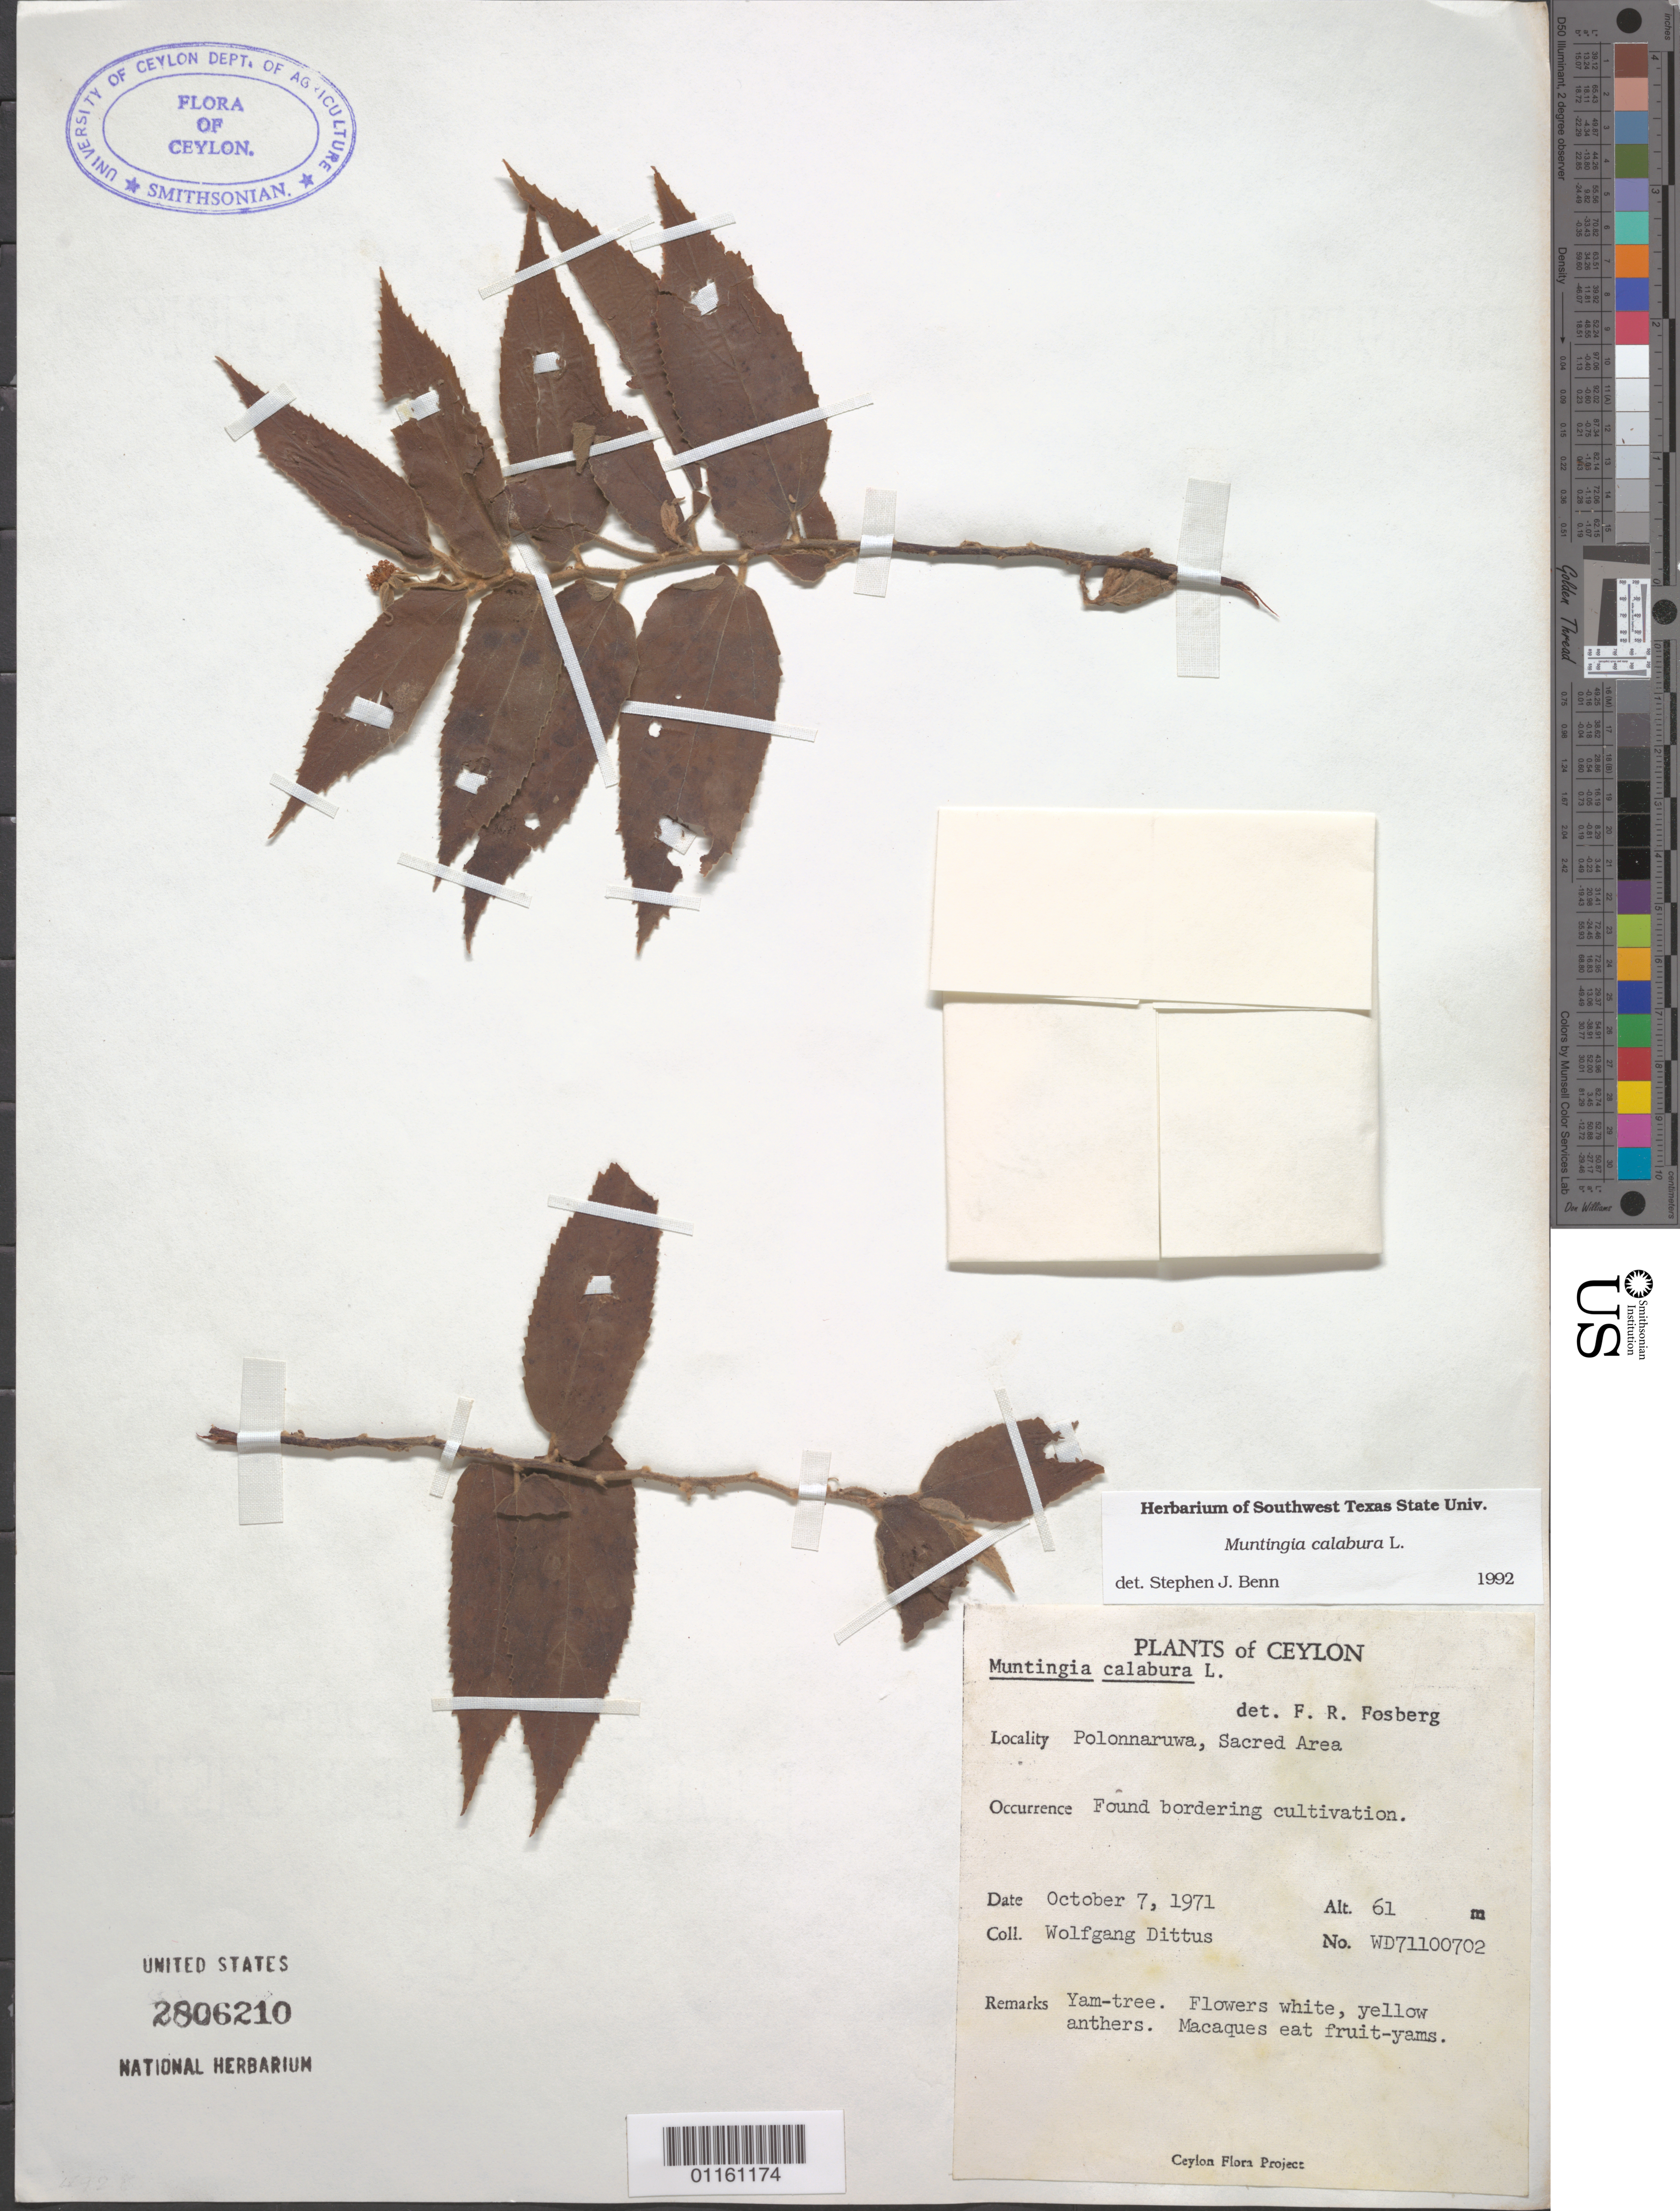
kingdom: Plantae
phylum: Tracheophyta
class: Magnoliopsida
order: Malvales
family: Muntingiaceae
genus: Muntingia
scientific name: Muntingia calabura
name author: L.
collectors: W. Dittus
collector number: WD71100702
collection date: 1971-10-07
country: Sri Lanka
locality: Polonnaruwa, Sacred Area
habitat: Found bordering cultivation.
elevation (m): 61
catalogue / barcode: US 2806210